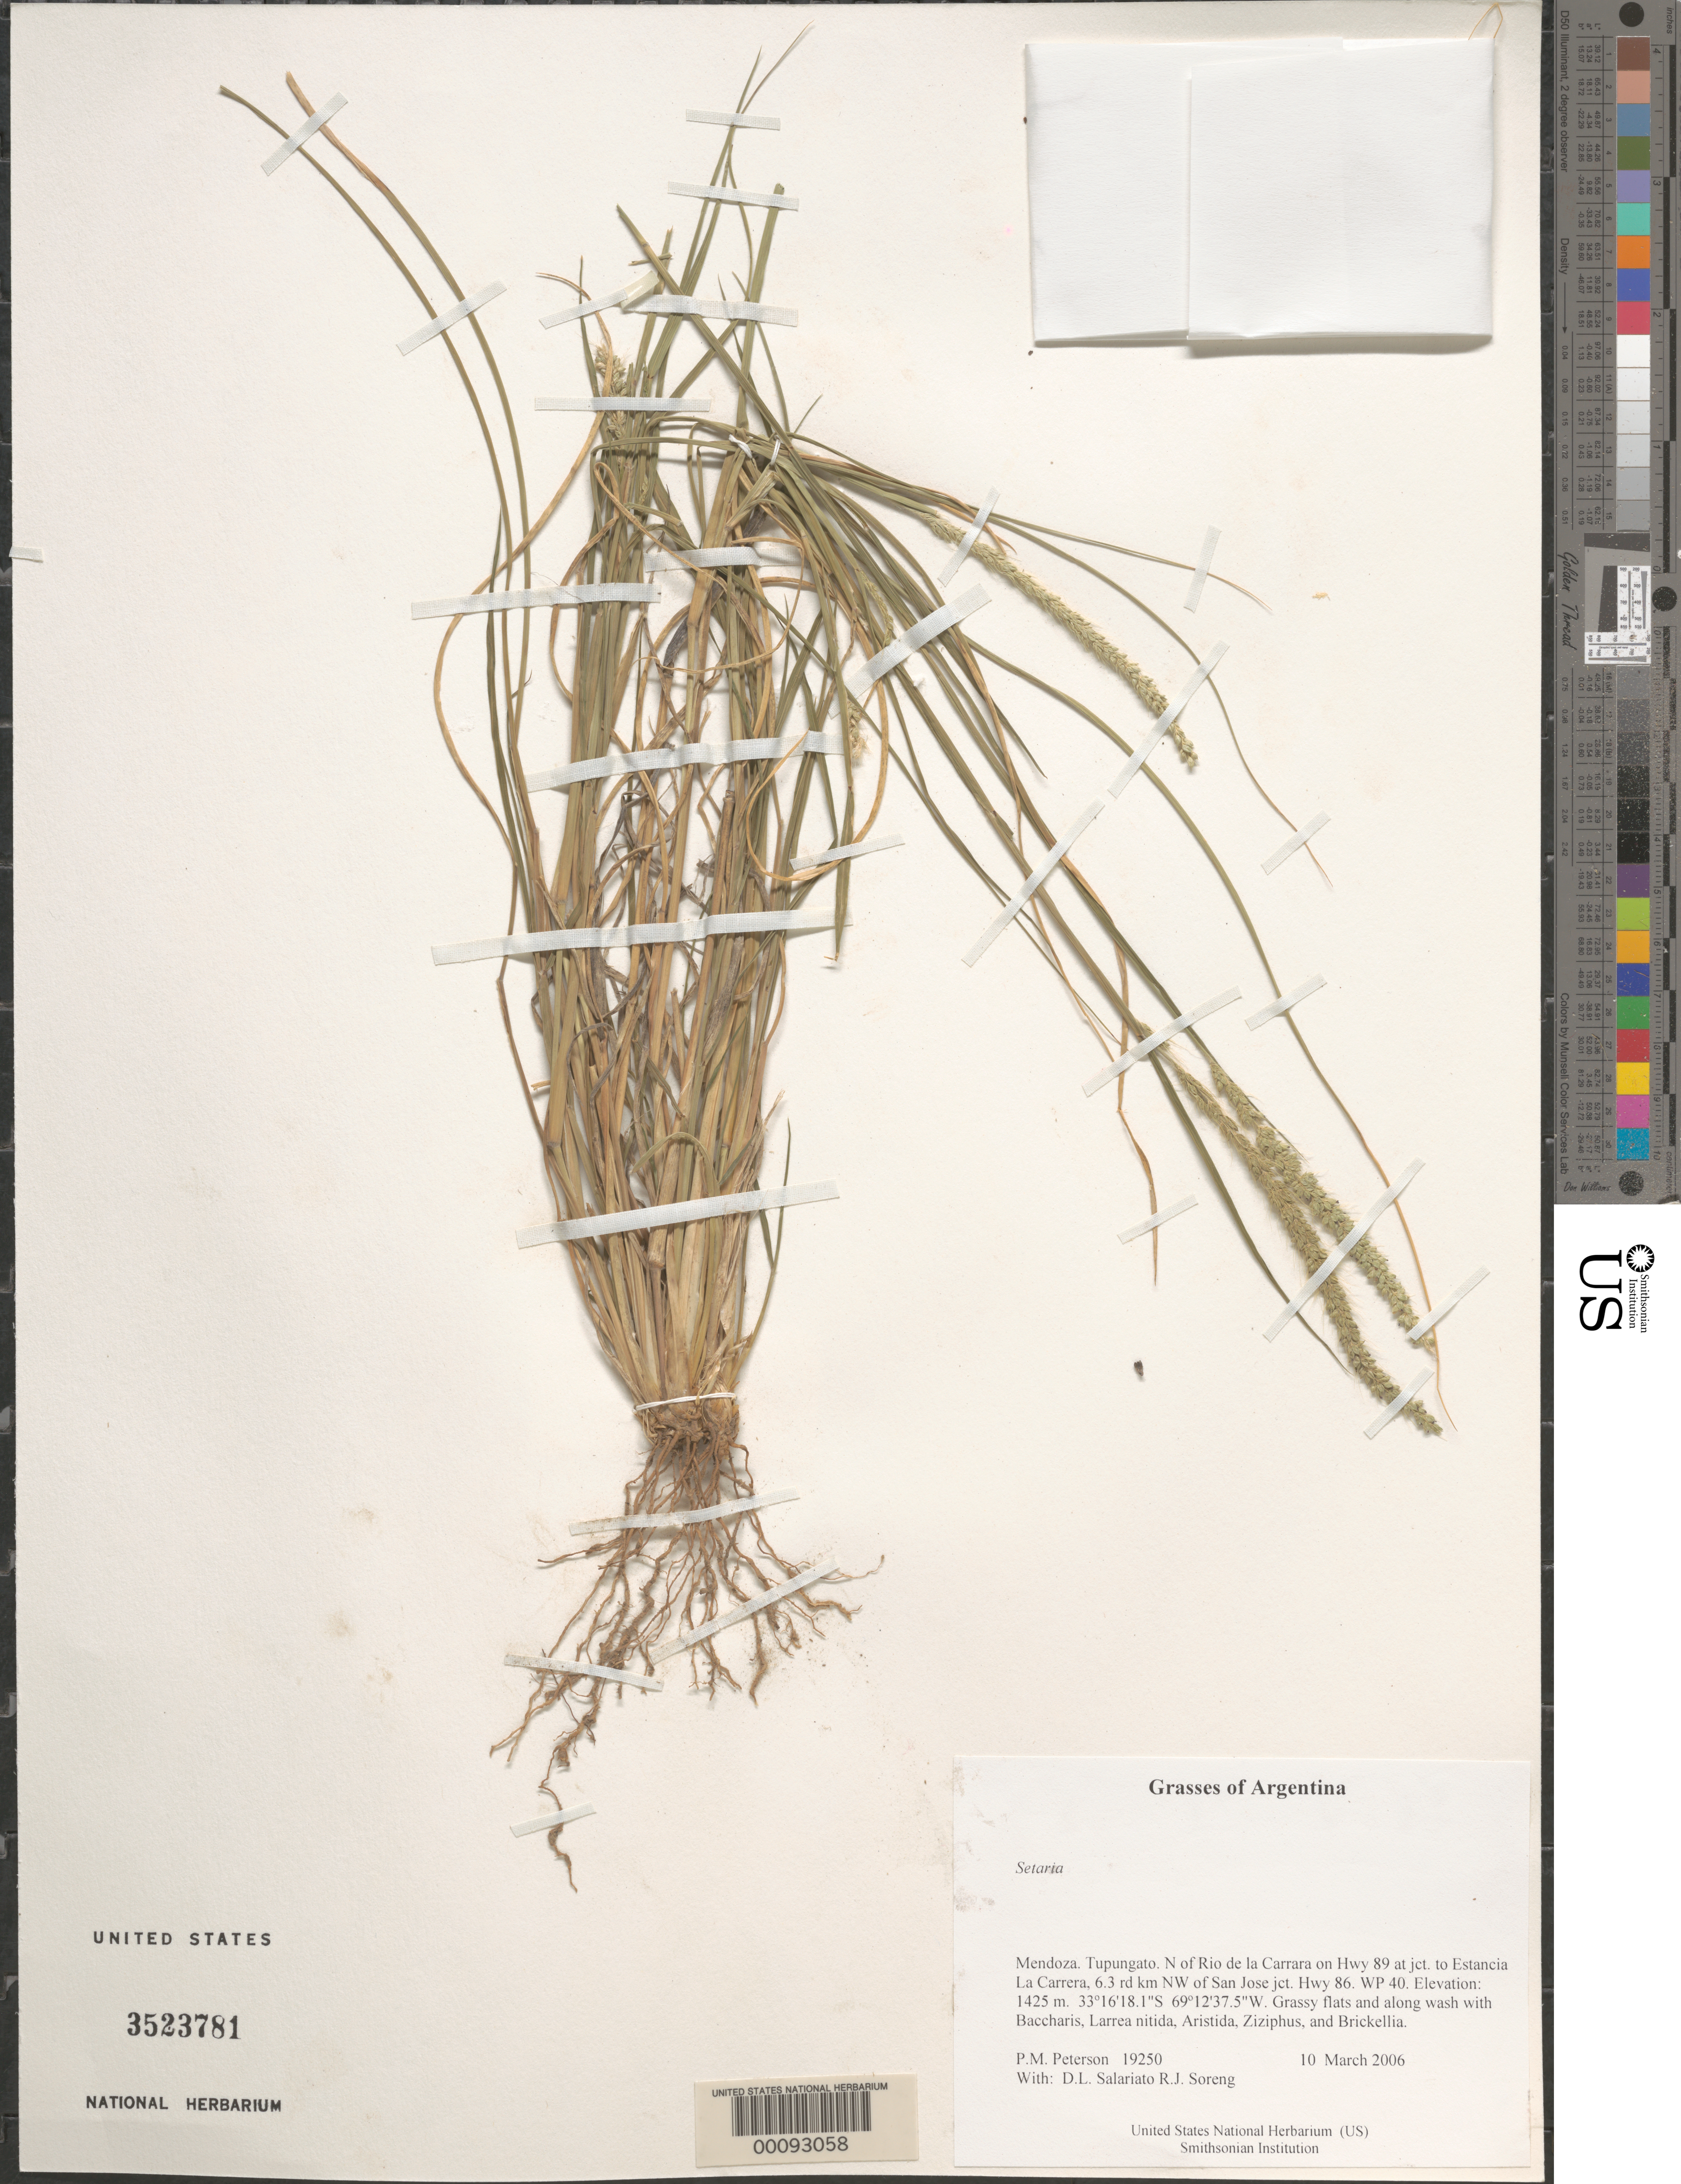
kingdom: Plantae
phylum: Tracheophyta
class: Liliopsida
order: Poales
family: Poaceae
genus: Setaria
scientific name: Setaria sp.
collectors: P. M. Peterson, R. J. Soreng, D. Salariato & A. Panizza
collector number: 19250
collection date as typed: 10 Mar 2006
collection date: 2006-03-10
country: Argentina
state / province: Mendoza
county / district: Tupungato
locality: N of Rio de la Carrara on Hwy 89 at jct. to Estancia La Carrera, 6.3 rd km NW of San Jose jct. Hwy 86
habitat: Grassy flats and along wash with Baccharis, Larrea nitida, Aristida, Ziziphus, and Brickellia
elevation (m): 1425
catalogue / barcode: US 3523781